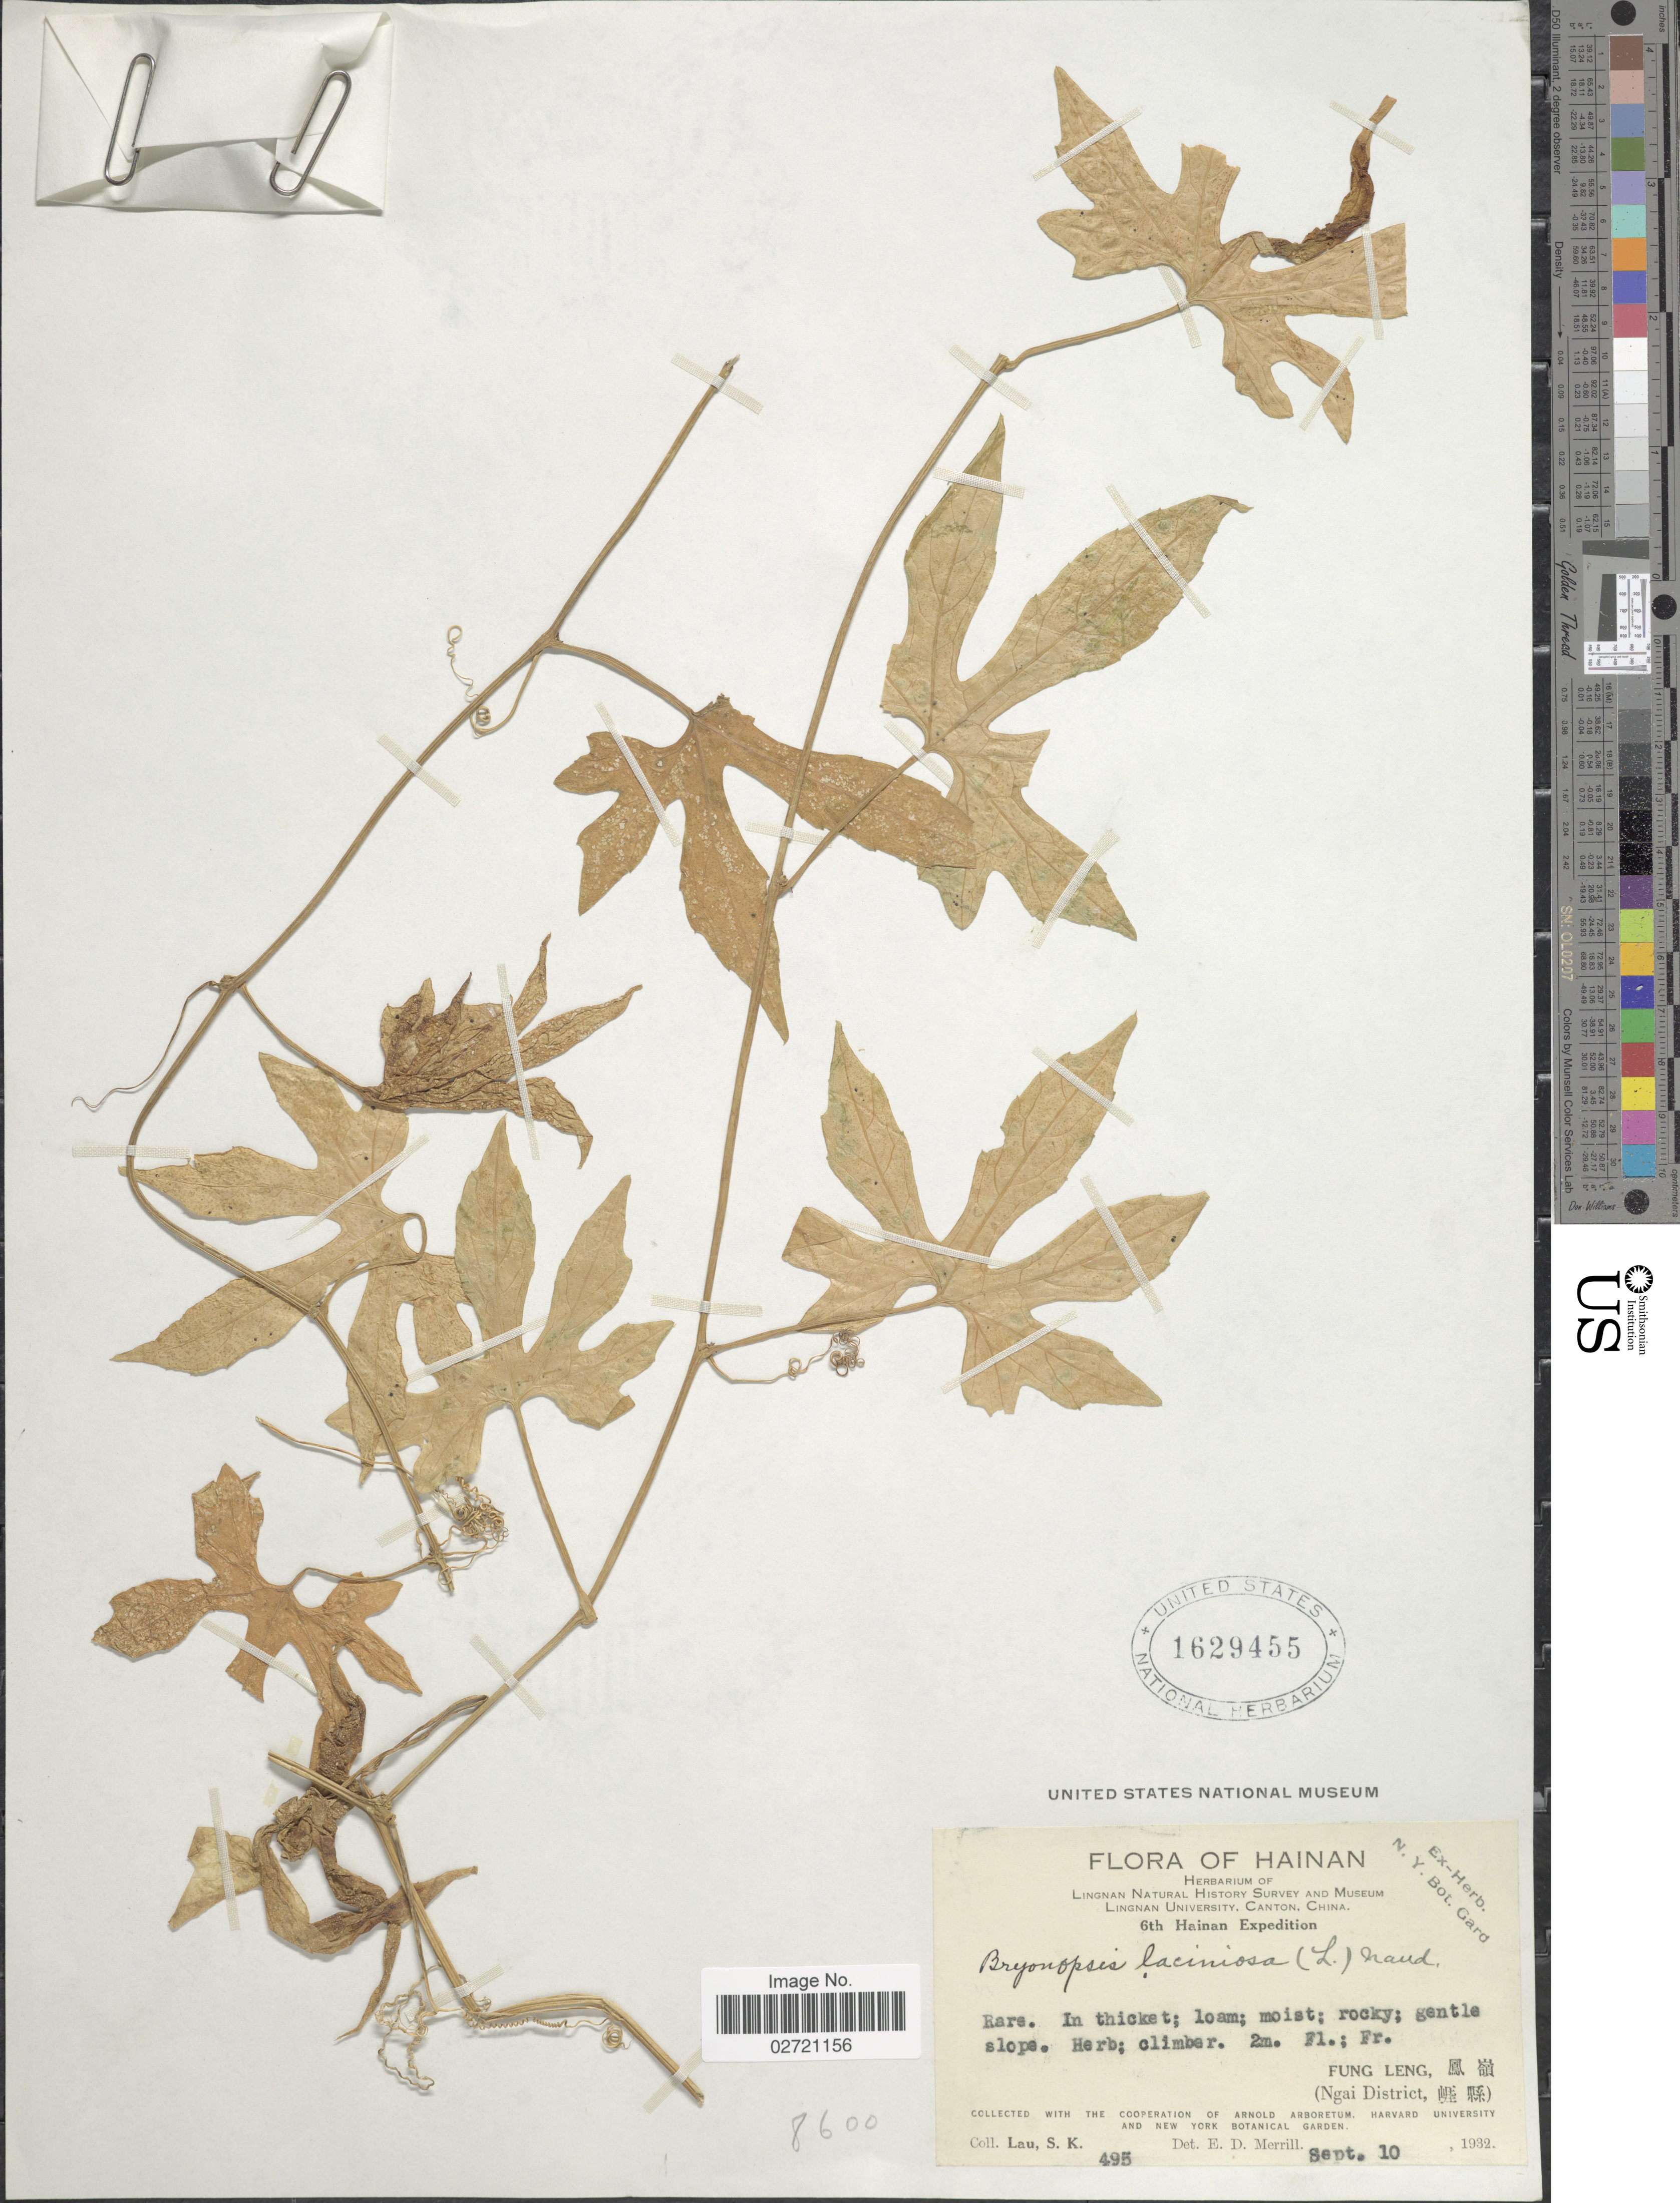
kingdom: Plantae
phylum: Tracheophyta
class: Magnoliopsida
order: Cucurbitales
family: Cucurbitaceae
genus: Diplocyclos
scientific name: Diplocyclos palmatus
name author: (L.) C. Jeffrey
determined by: Strong, Mark T., (BOT), Smithsonian Institution - National Museum of Natural History (UNITED STATES)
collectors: S. K. Lau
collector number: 495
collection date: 1932-09-10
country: China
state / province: Hainan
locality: Fung Leng (Ngai District)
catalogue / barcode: US 1629455